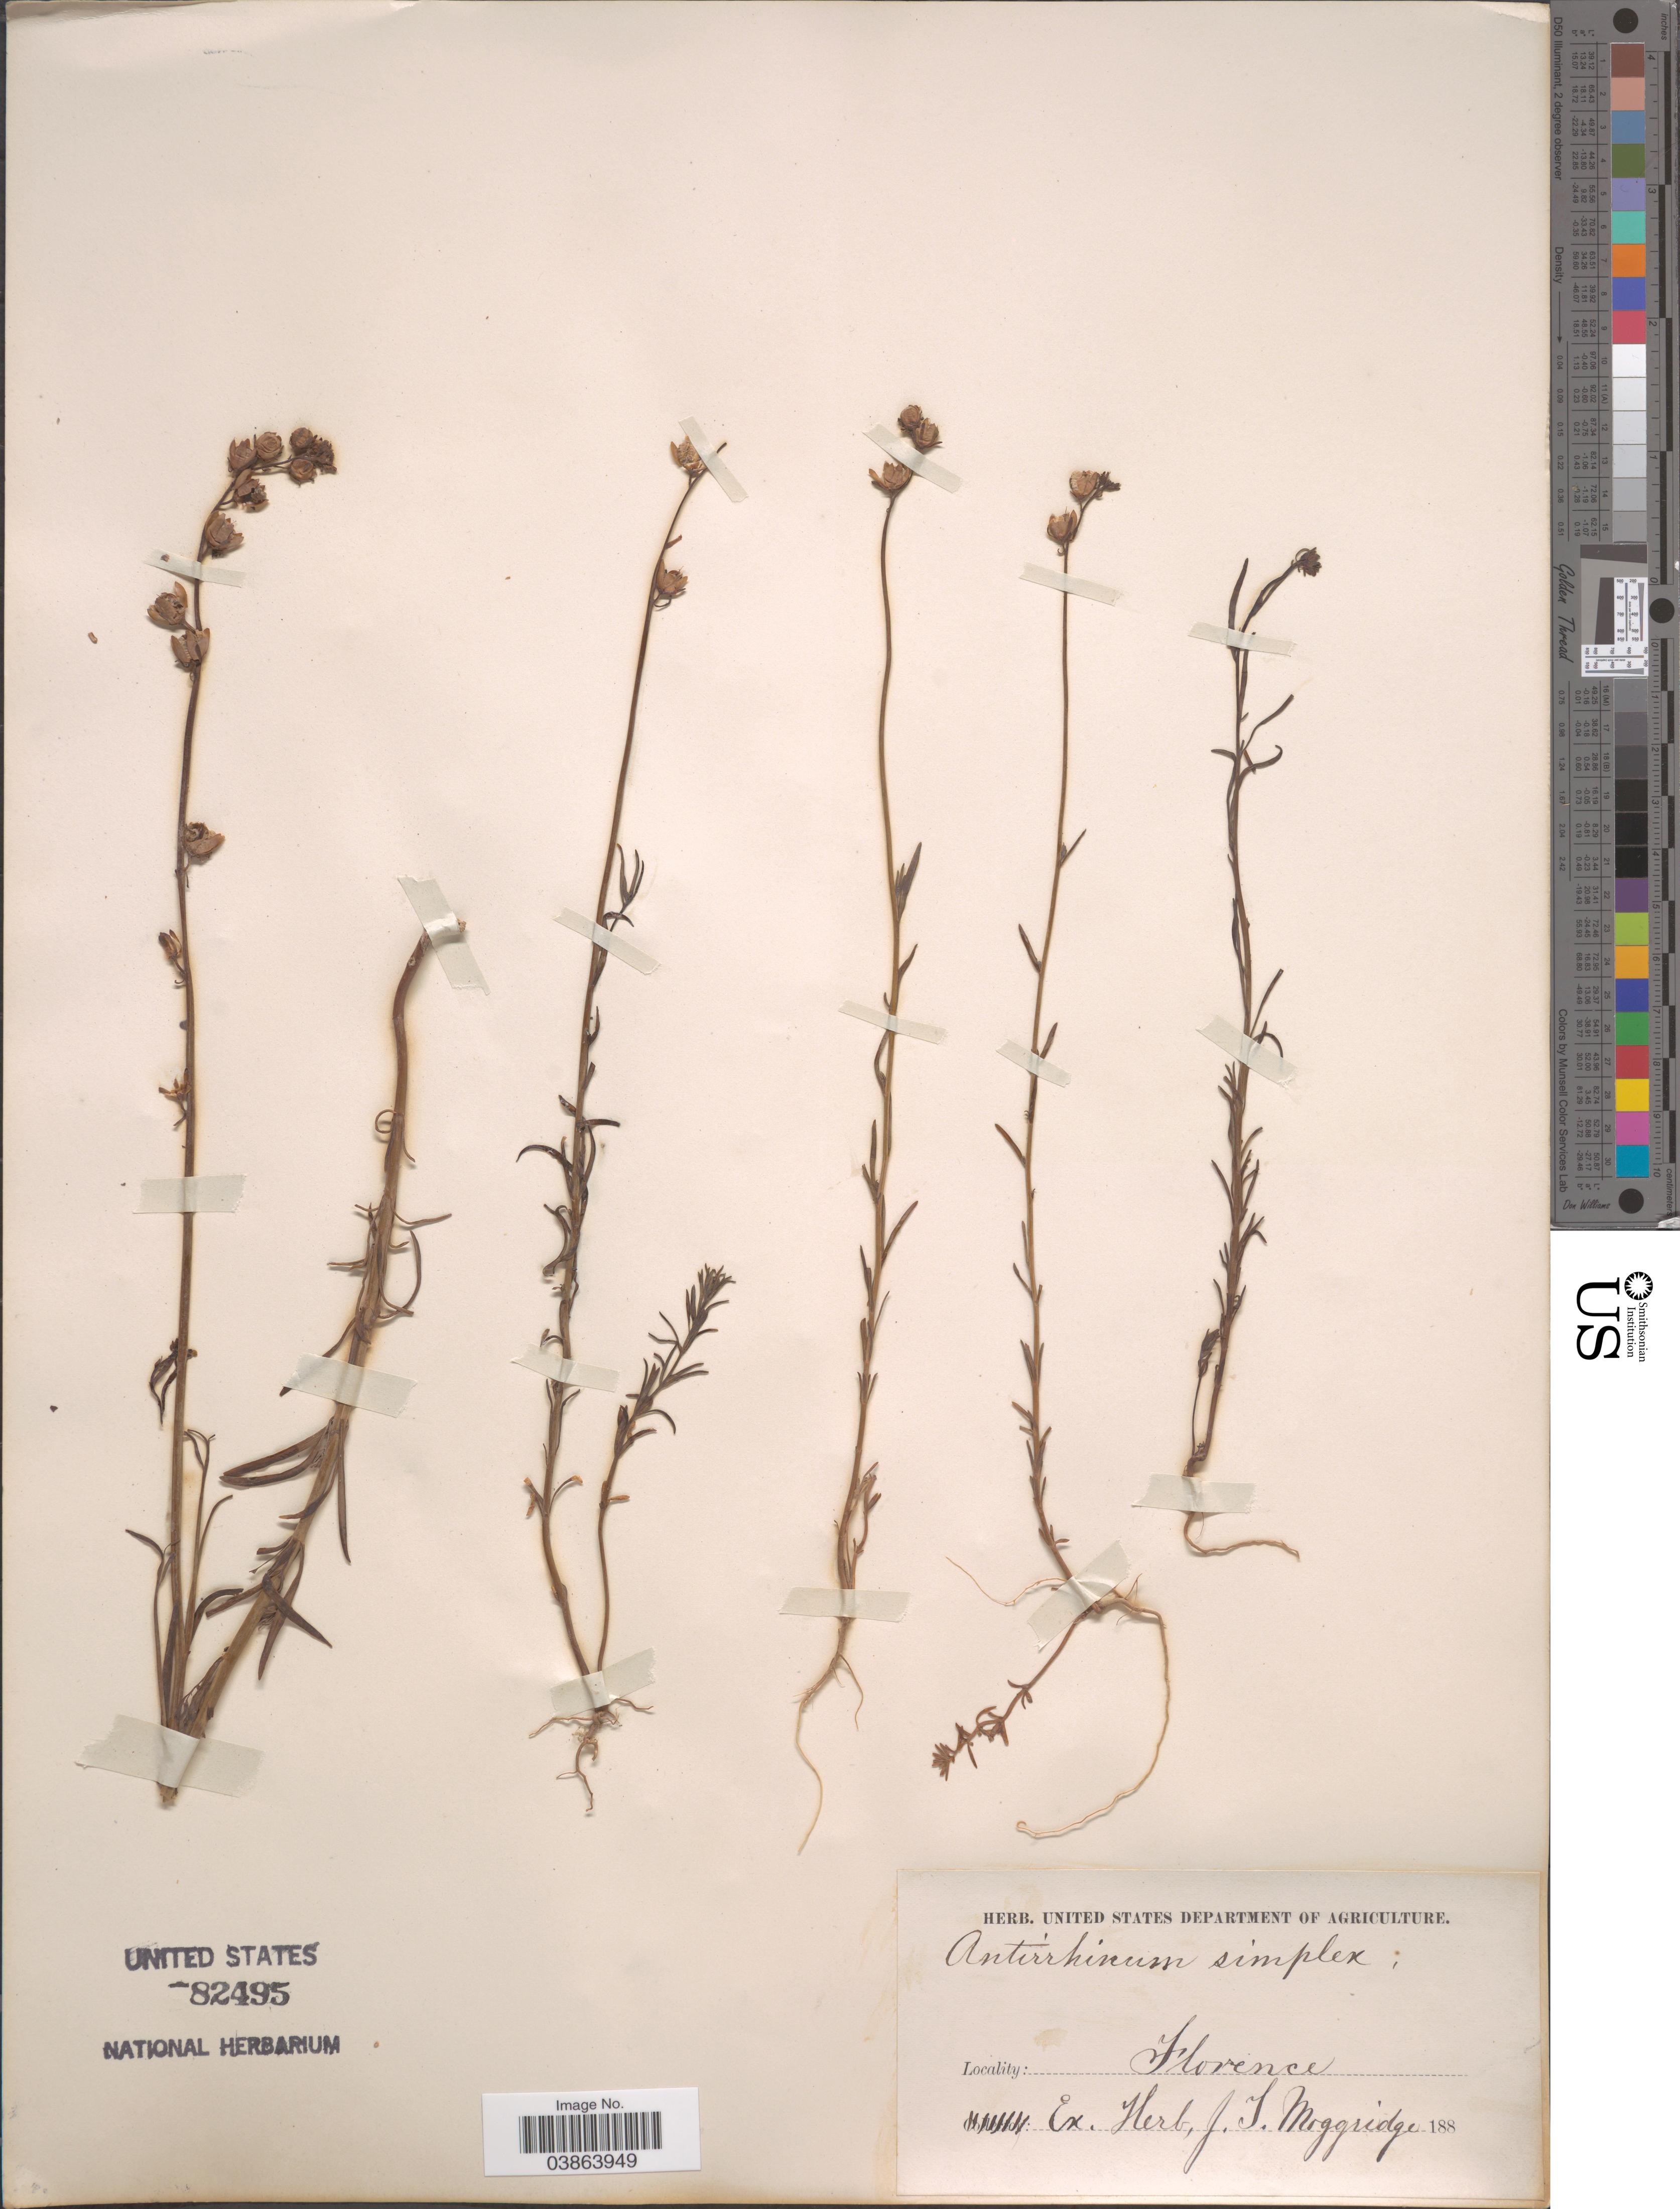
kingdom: Plantae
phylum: Tracheophyta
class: Magnoliopsida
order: Lamiales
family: Plantaginaceae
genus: Antirrhinum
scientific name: Antirrhinum simplex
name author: Link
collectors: ex herb. J.T. Moggridge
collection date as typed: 188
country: Italy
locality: Florence.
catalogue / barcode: US 82495